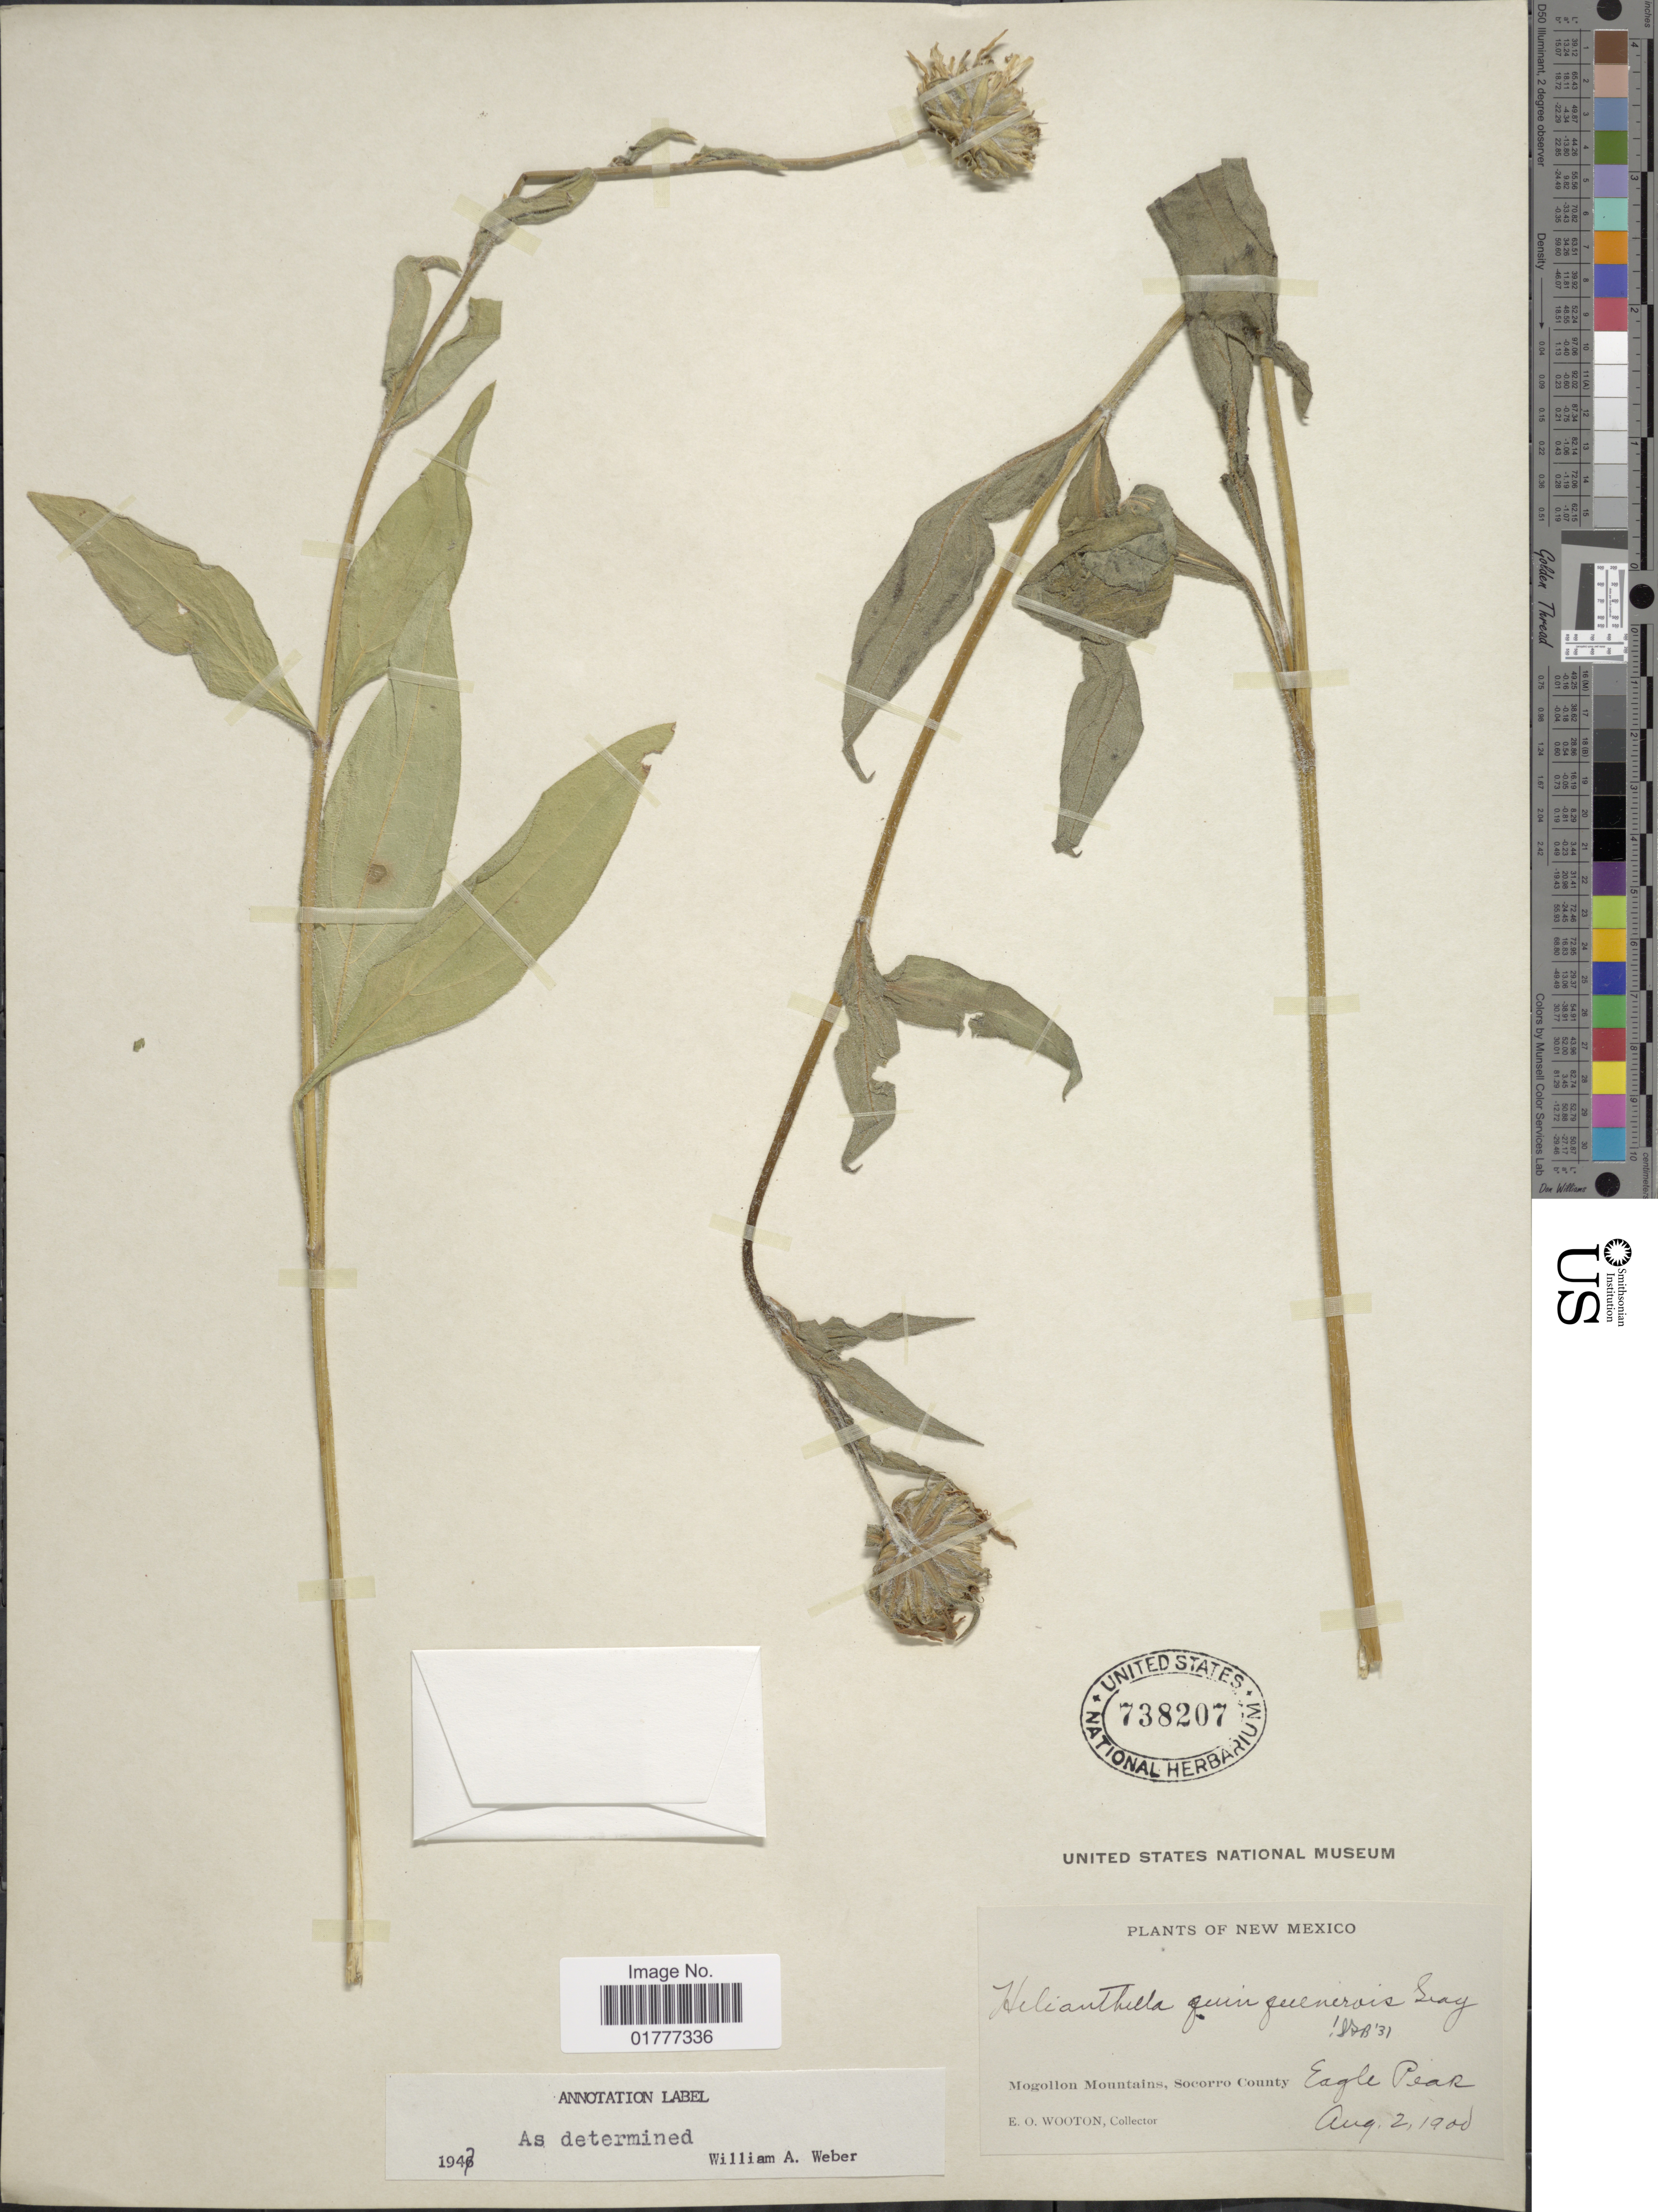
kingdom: Plantae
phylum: Tracheophyta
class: Magnoliopsida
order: Asterales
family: Asteraceae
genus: Helianthella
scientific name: Helianthella quinquenervis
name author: (Hook.) A. Gray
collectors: E. O. Wooton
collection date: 1900-08-02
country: United States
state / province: New Mexico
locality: Mogollon Mountains, Socorro County, Eagle Peak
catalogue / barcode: US 738207